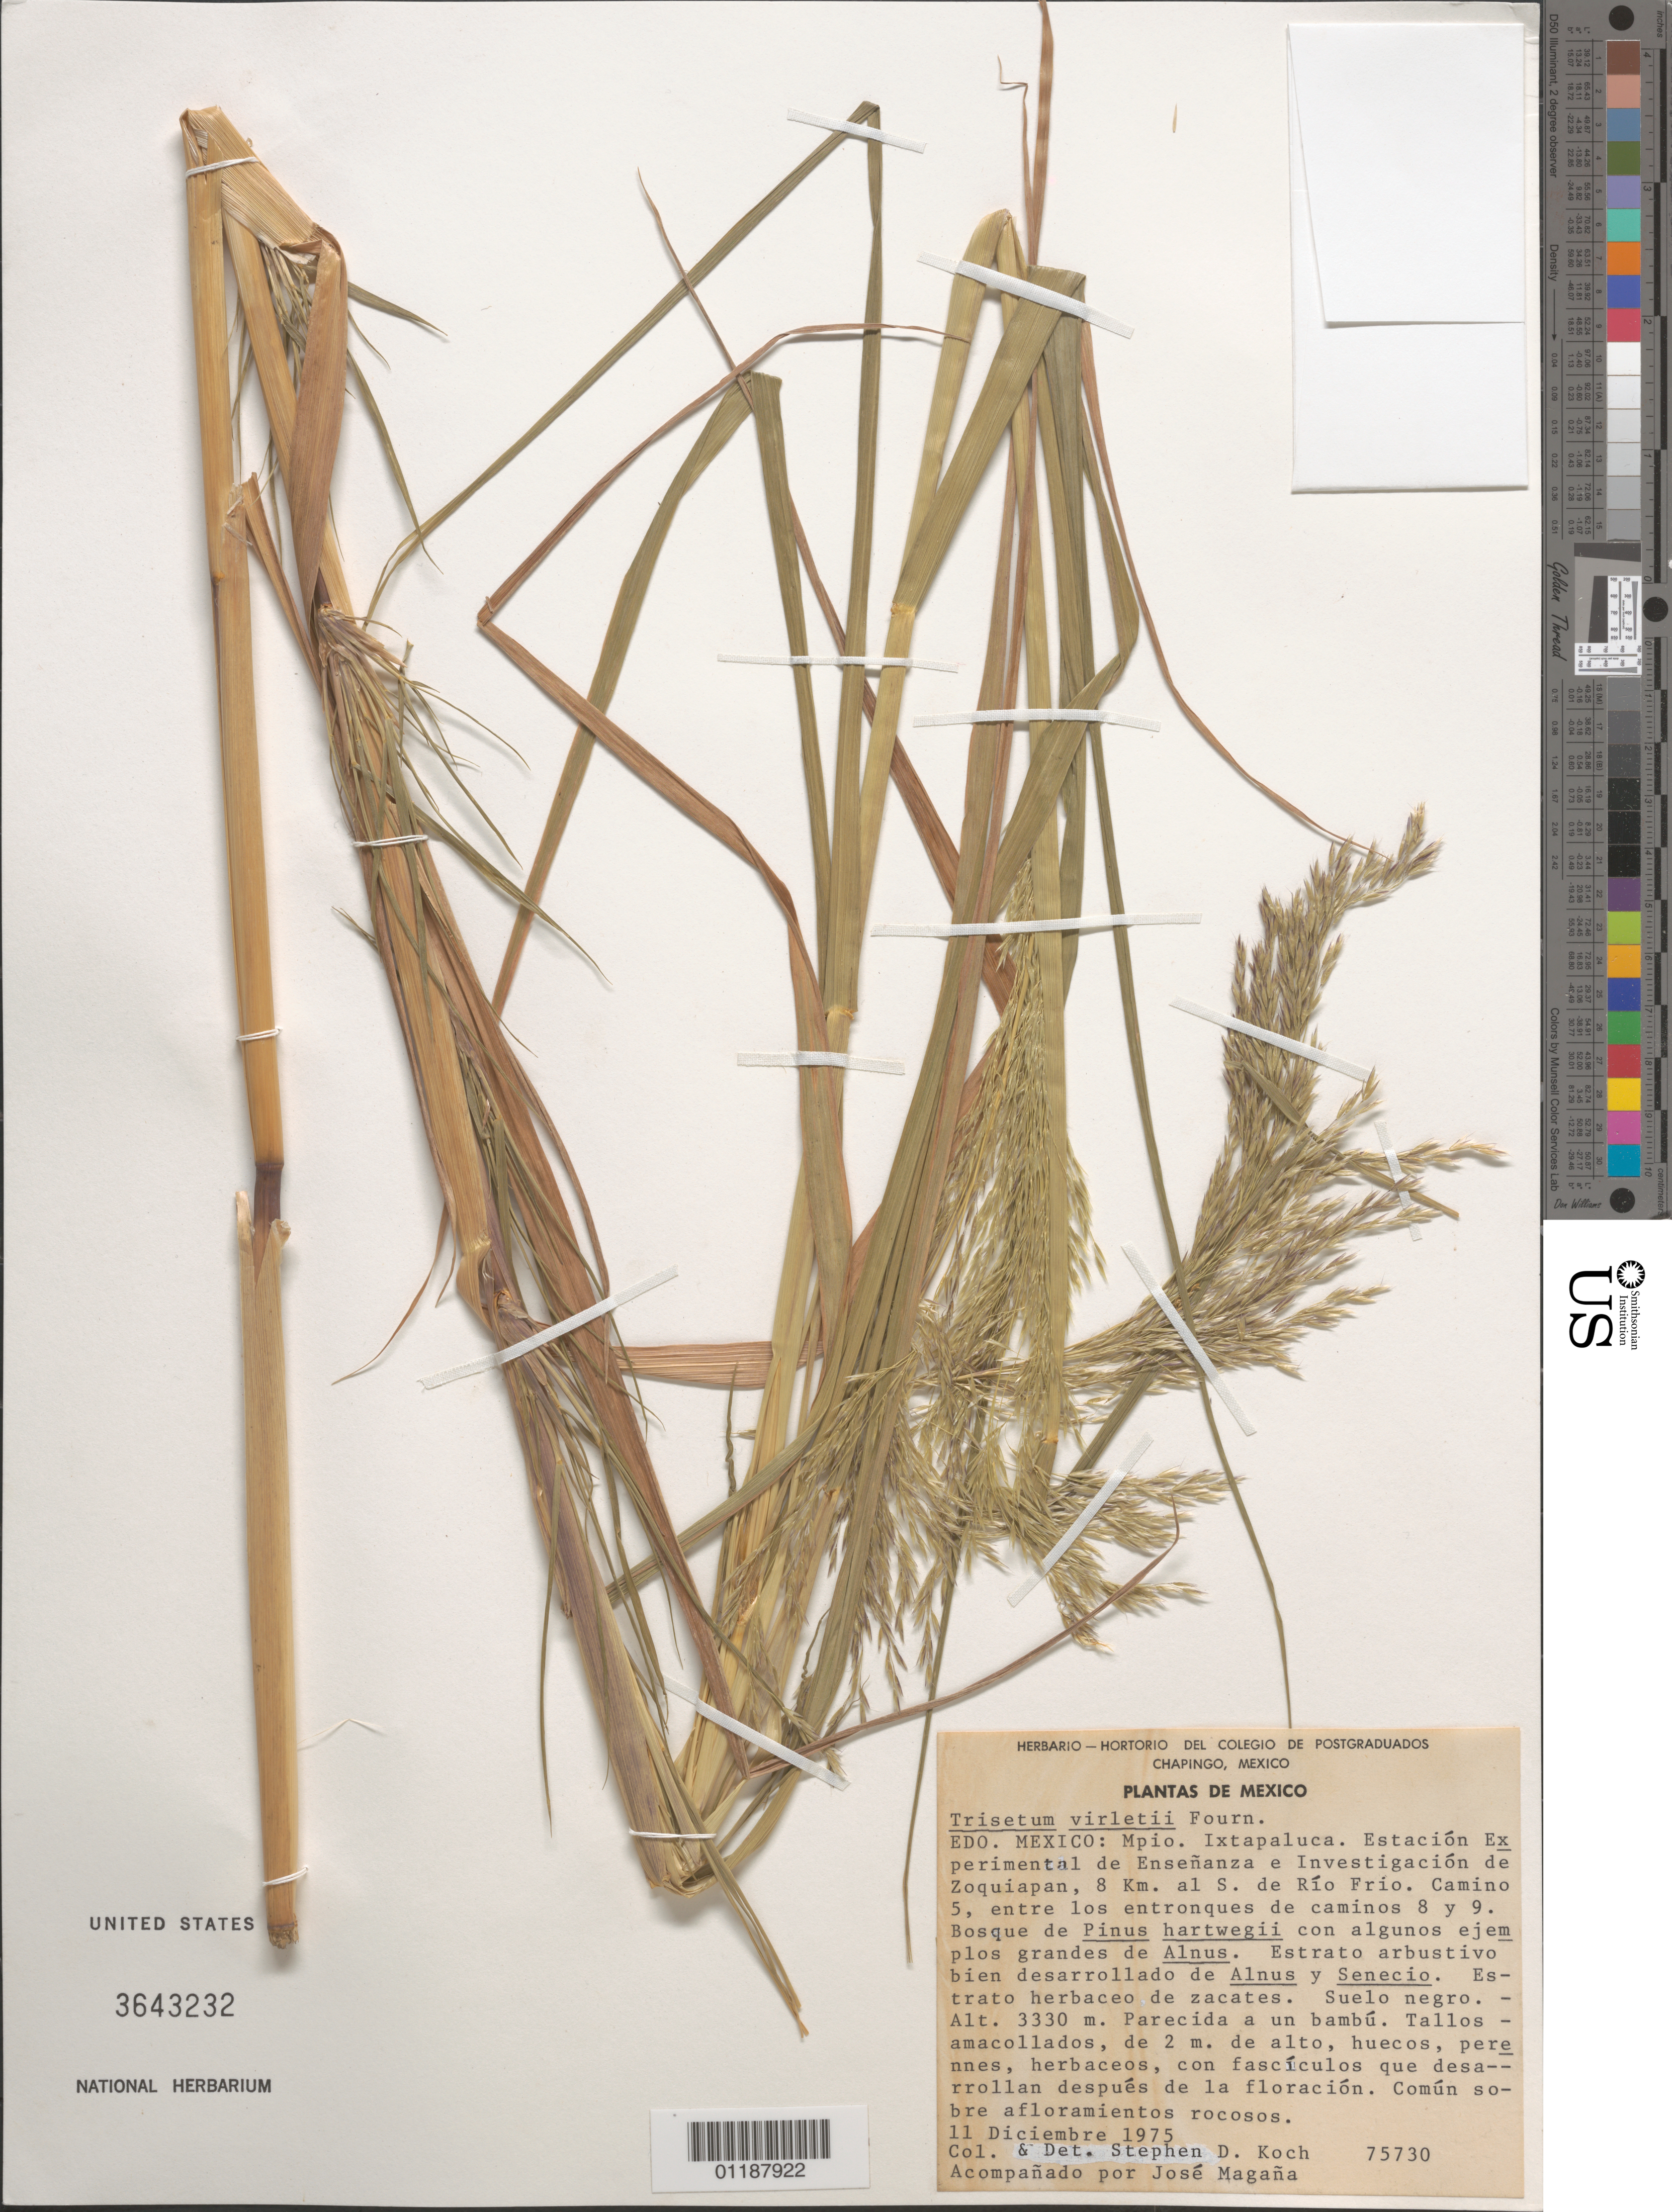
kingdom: Plantae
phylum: Tracheophyta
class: Liliopsida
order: Poales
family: Poaceae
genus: Trisetum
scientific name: Trisetum virletii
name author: E. Fourn.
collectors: S. D. Koch & J. L. Magaña M.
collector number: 75730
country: Mexico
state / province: México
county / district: Ixtapaluca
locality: Estacion Experimental de Investigacion and Ensenanza de Zoquiapan,m S of Rio Frio.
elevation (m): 3330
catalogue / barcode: US 3643232